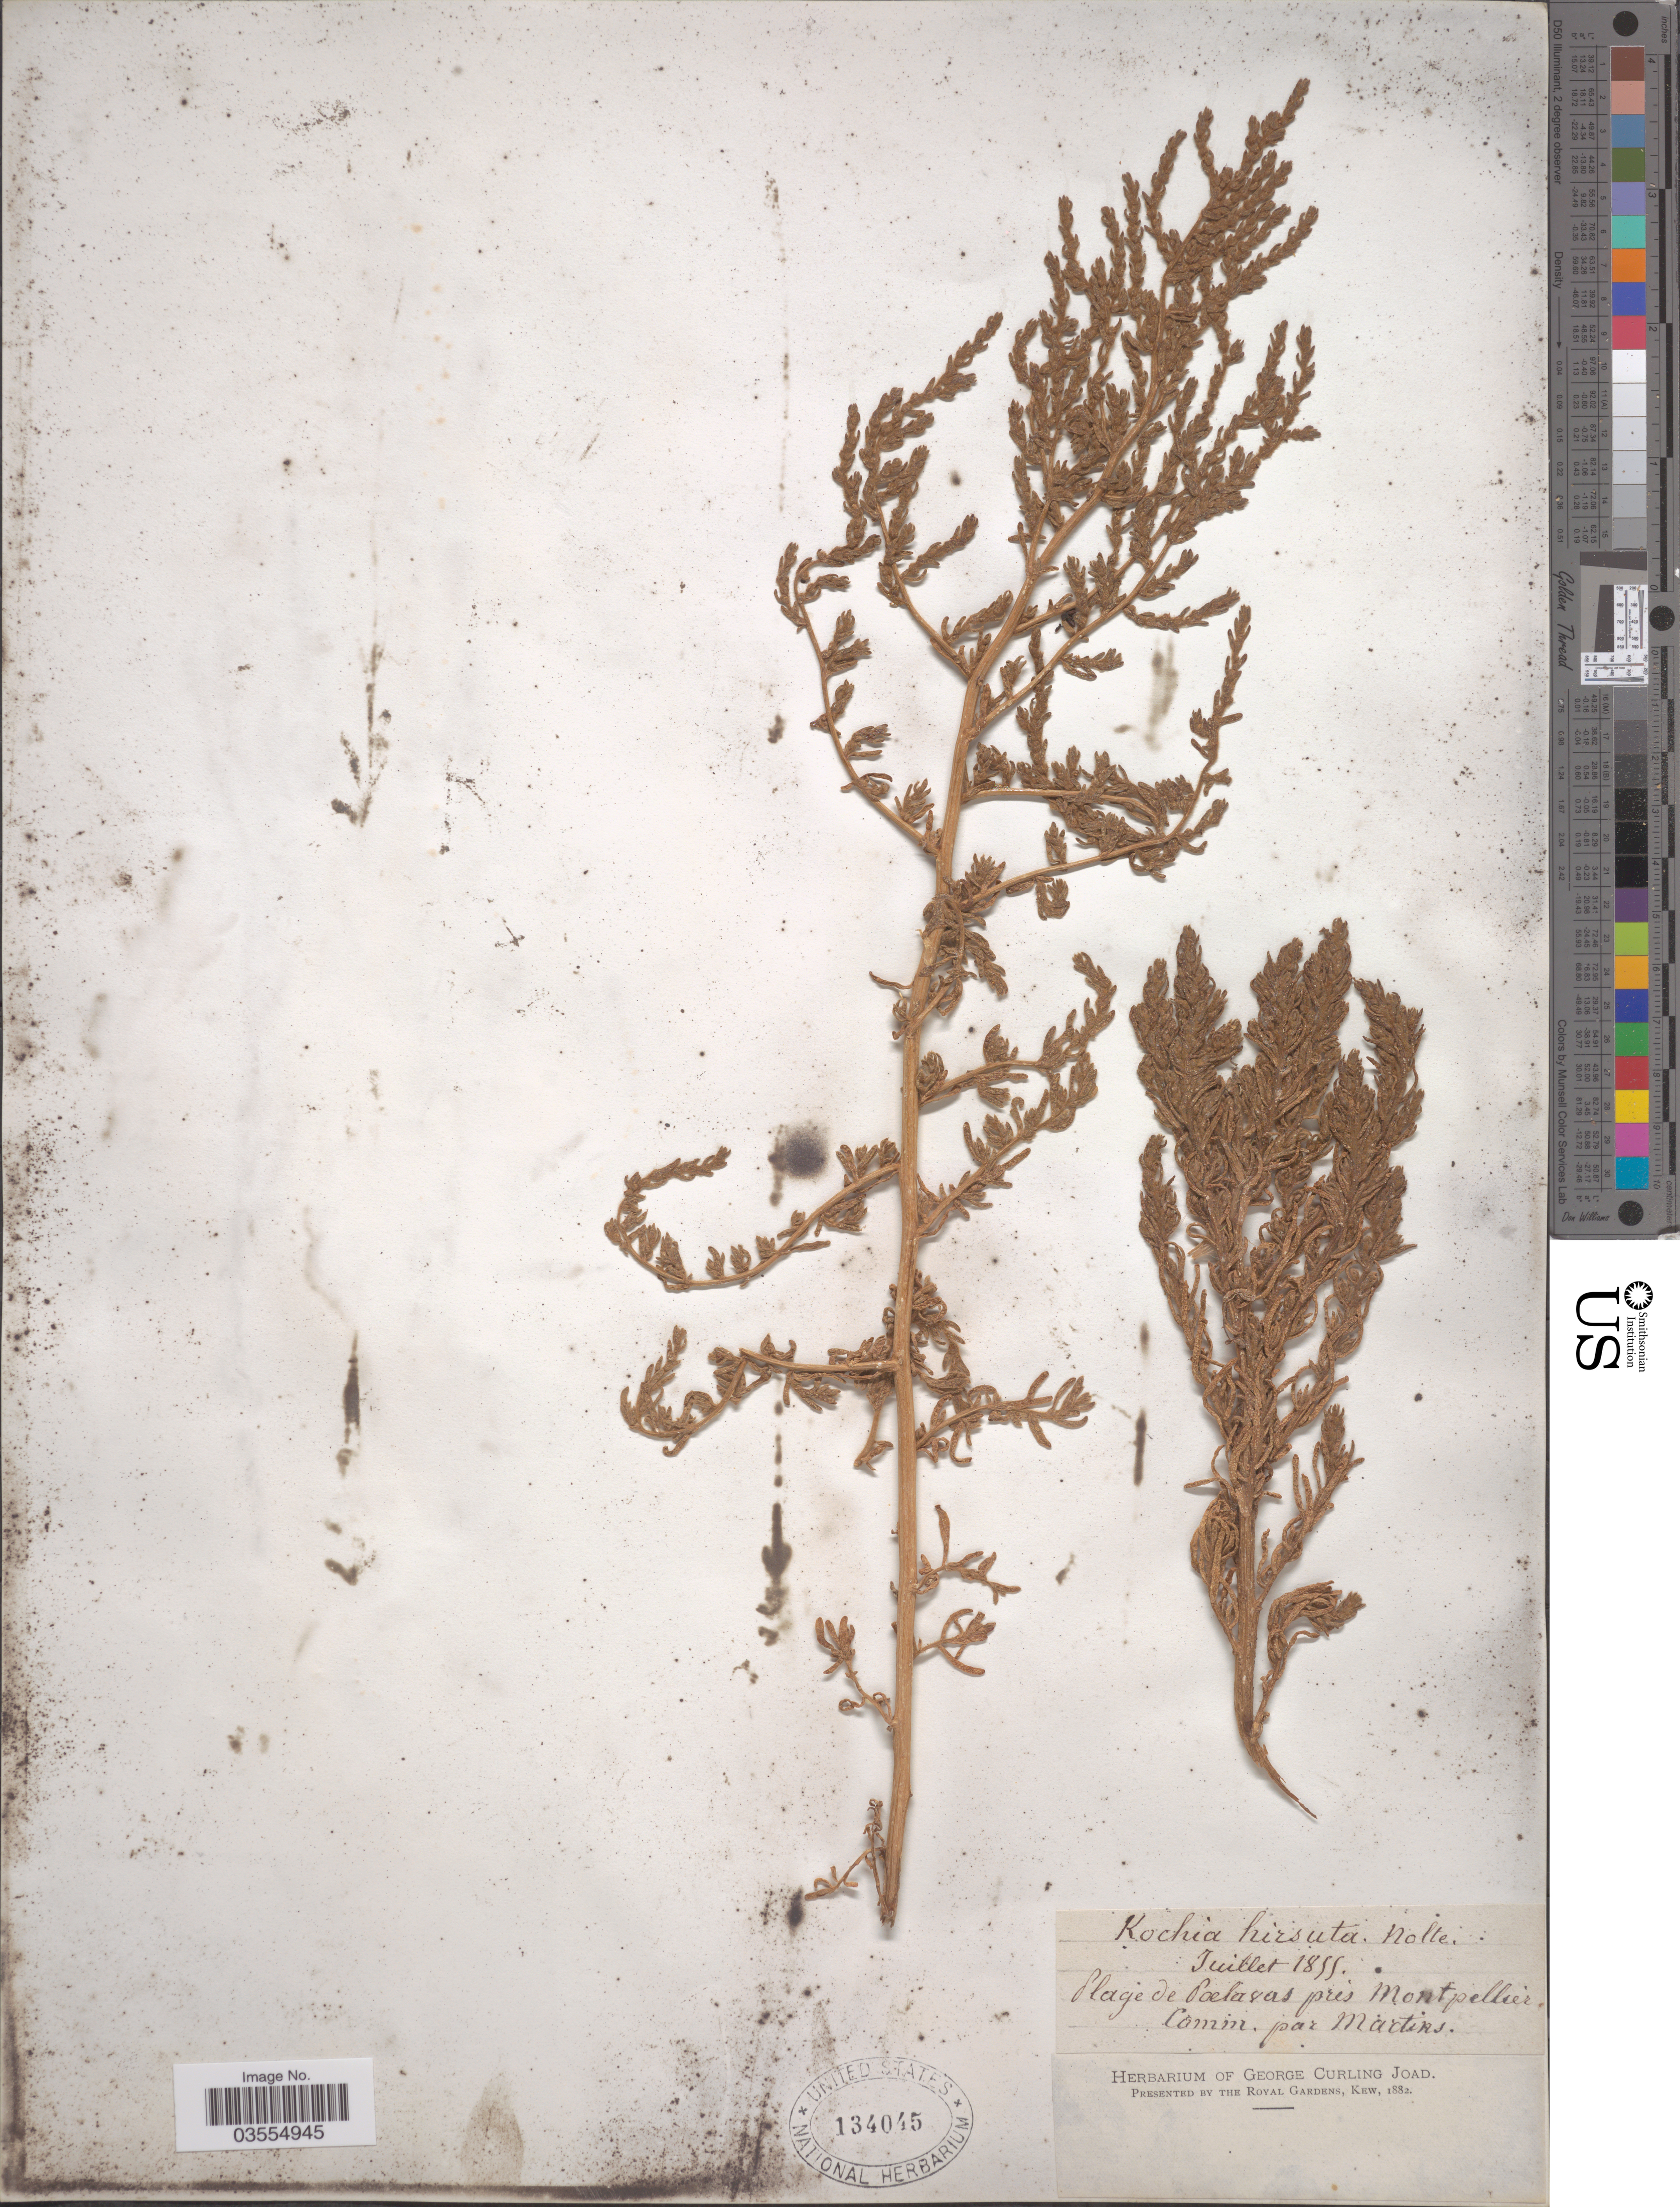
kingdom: Plantae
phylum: Tracheophyta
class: Magnoliopsida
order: Caryophyllales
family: Amaranthaceae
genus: Spirobassia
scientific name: Spirobassia hirsuta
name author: (L.) Freitag & G. Kadereit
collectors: ex herb. George Curling Joad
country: France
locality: Plage de Pælavas près Montpellier.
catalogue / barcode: US 134045